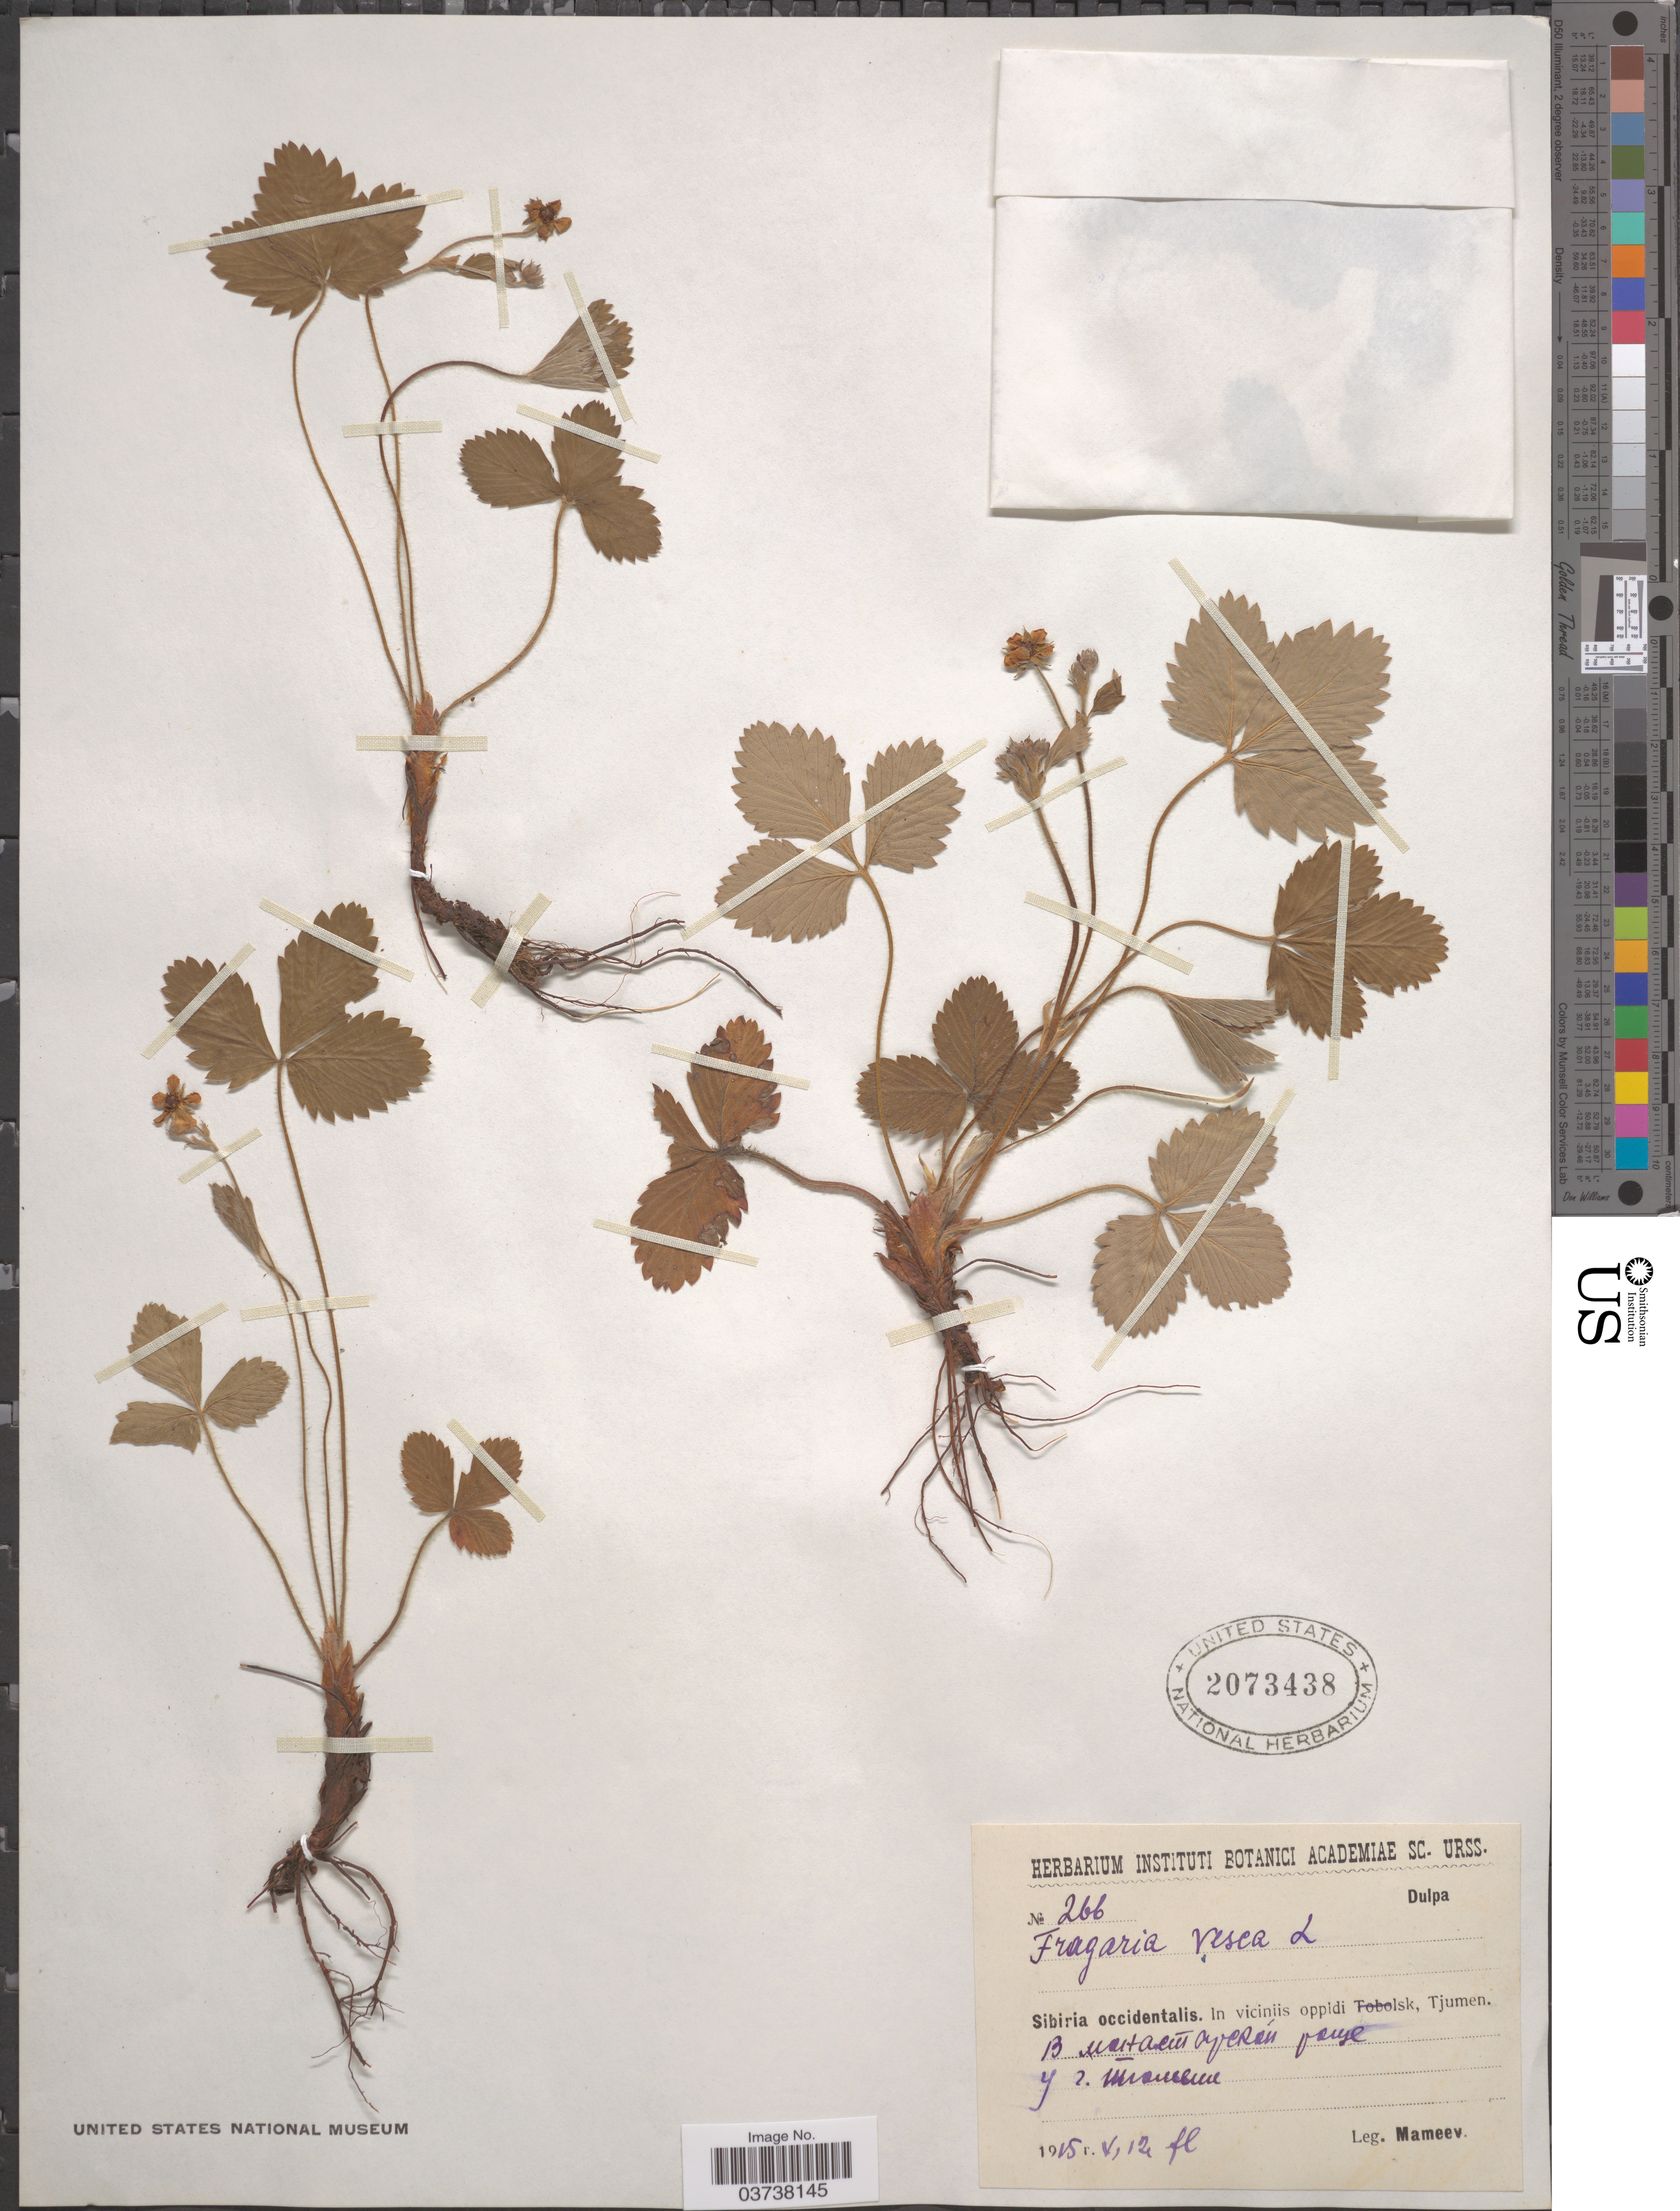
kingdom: Plantae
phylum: Tracheophyta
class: Magnoliopsida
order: Rosales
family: Rosaceae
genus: Fragaria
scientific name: Fragaria vesca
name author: L.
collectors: Mameev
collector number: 266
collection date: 1915-05-12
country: Russian Federation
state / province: Tyumen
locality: Sibiria occidentalis. In viciniis oppidi, Tjumen. X.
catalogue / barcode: US 2073438